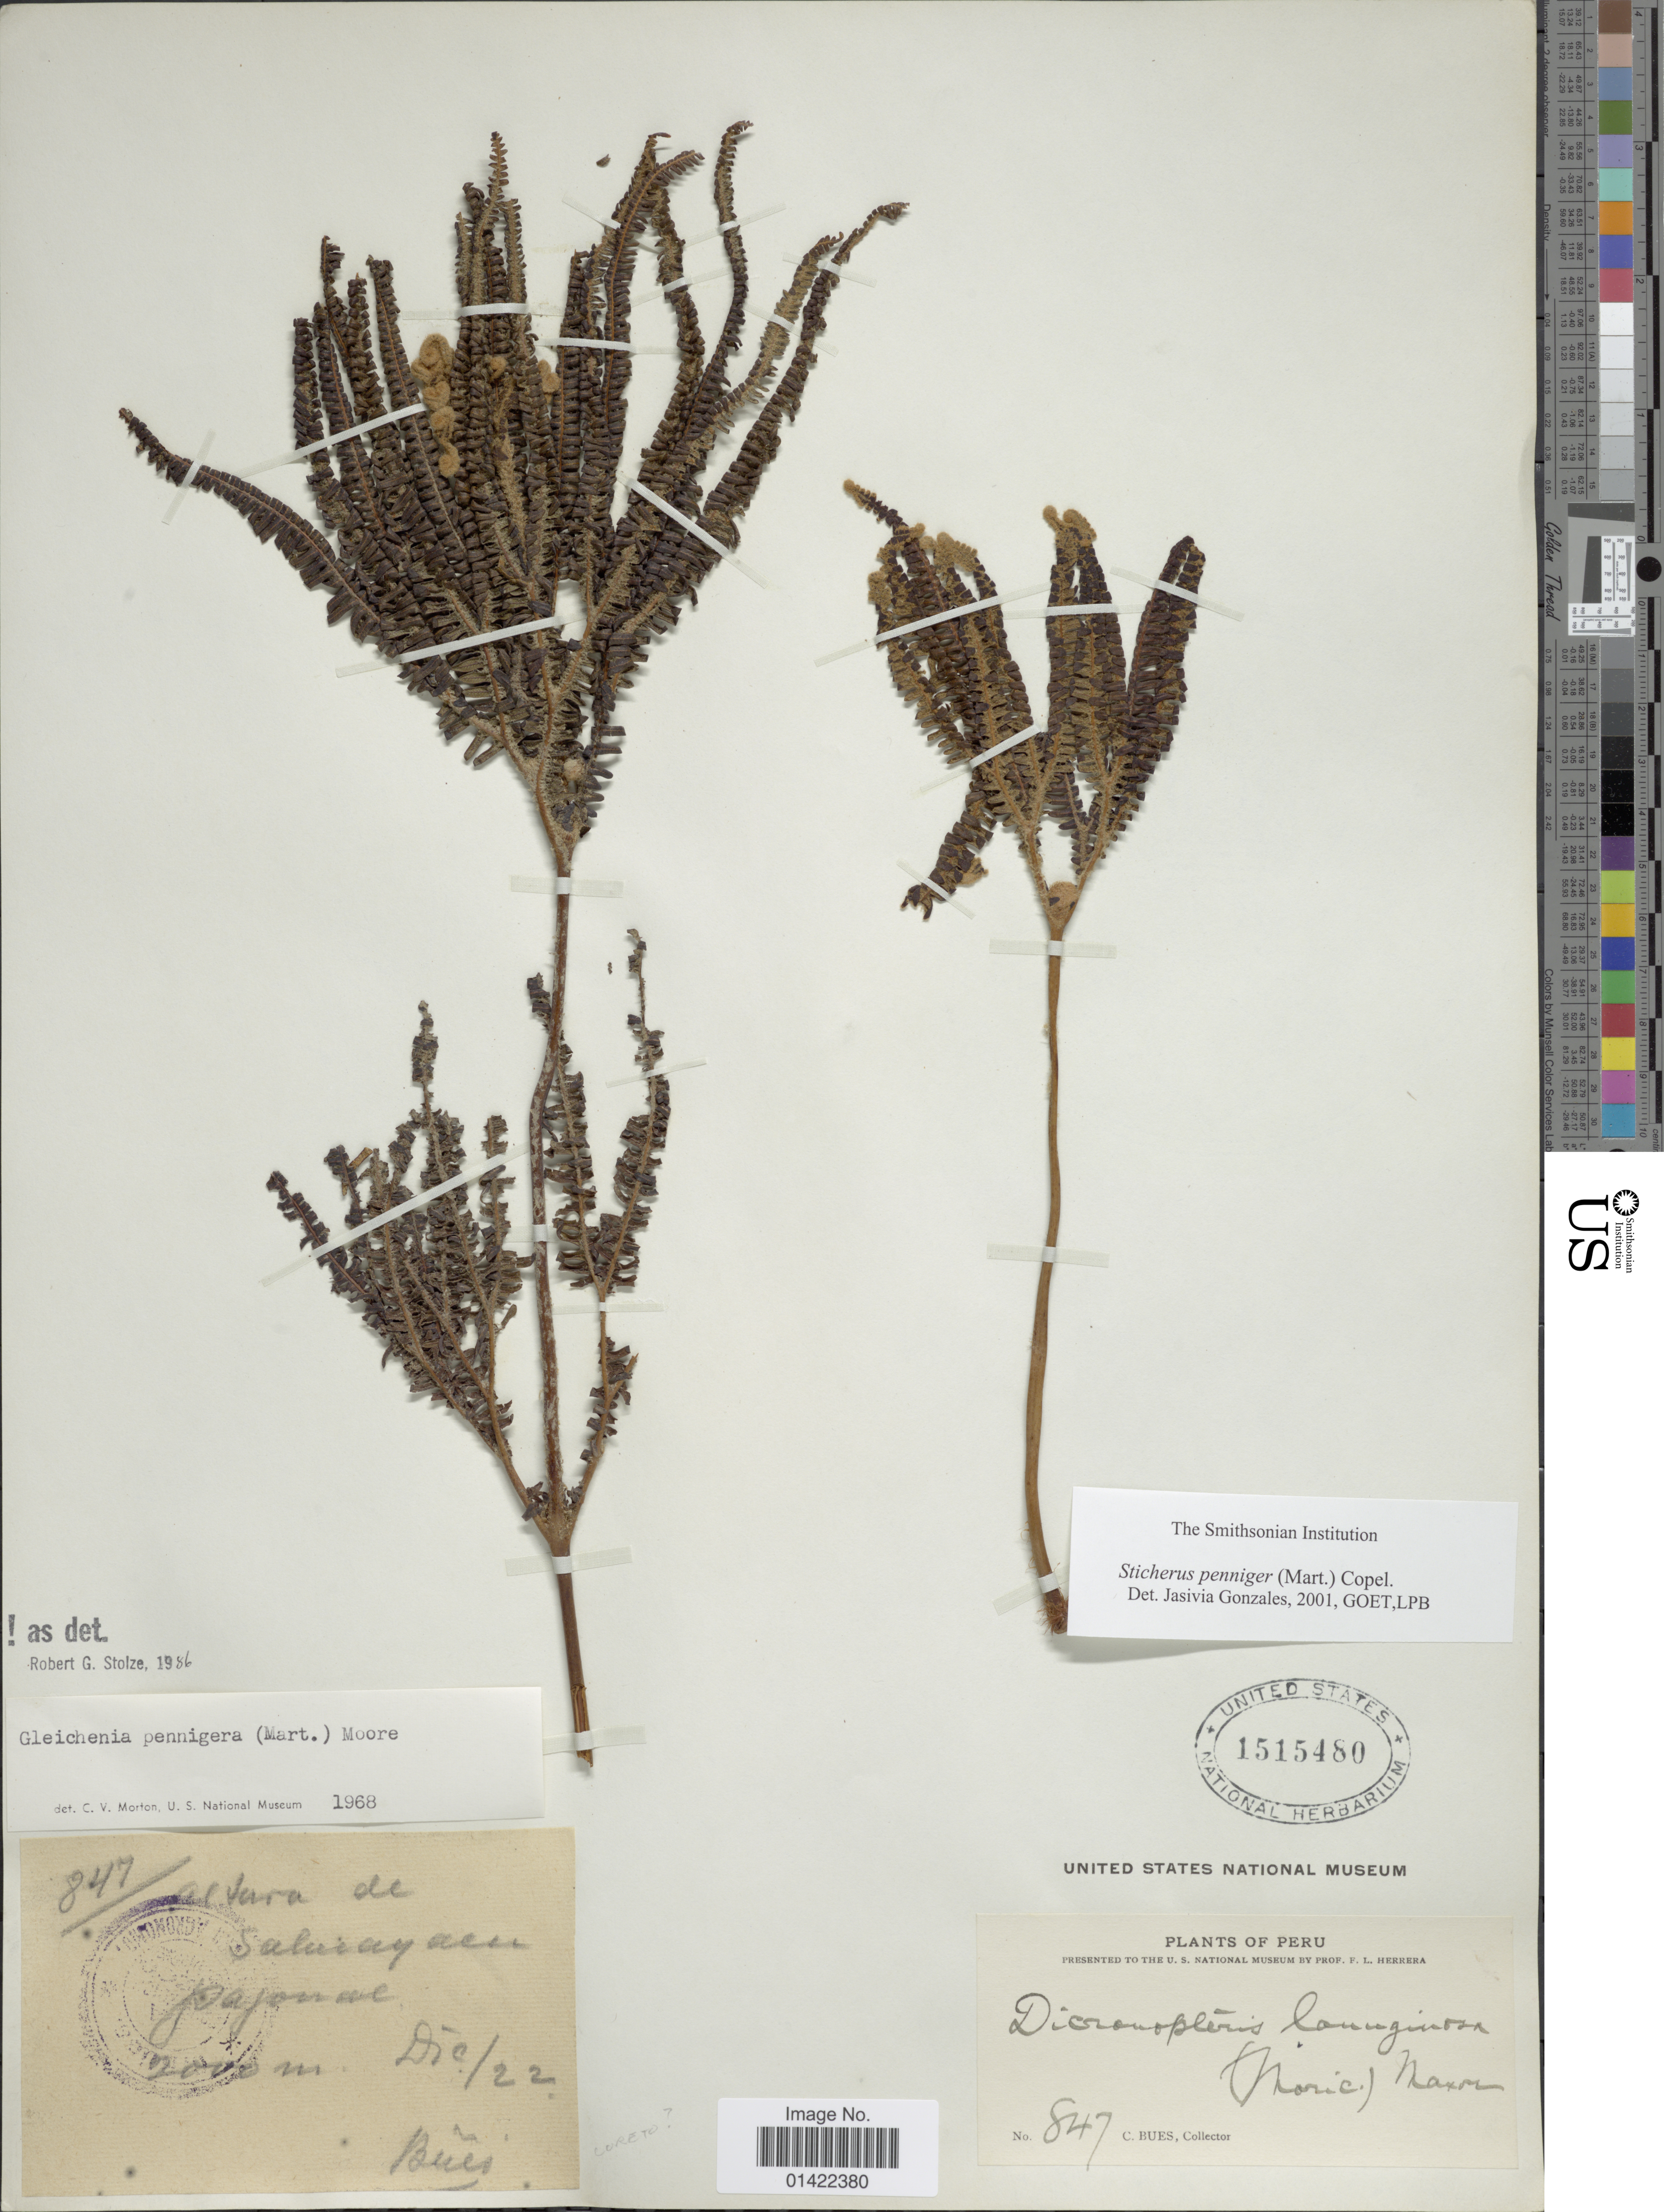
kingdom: Plantae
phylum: Tracheophyta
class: Polypodiopsida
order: Gleicheniales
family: Gleicheniaceae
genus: Sticherus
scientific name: Sticherus pruinosus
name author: (Mart.) Ching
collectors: C. Bues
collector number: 847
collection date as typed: Transcribed d/m/y: /12/22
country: Peru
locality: Altura de Sahuayacu pajonal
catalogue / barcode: US 1515480